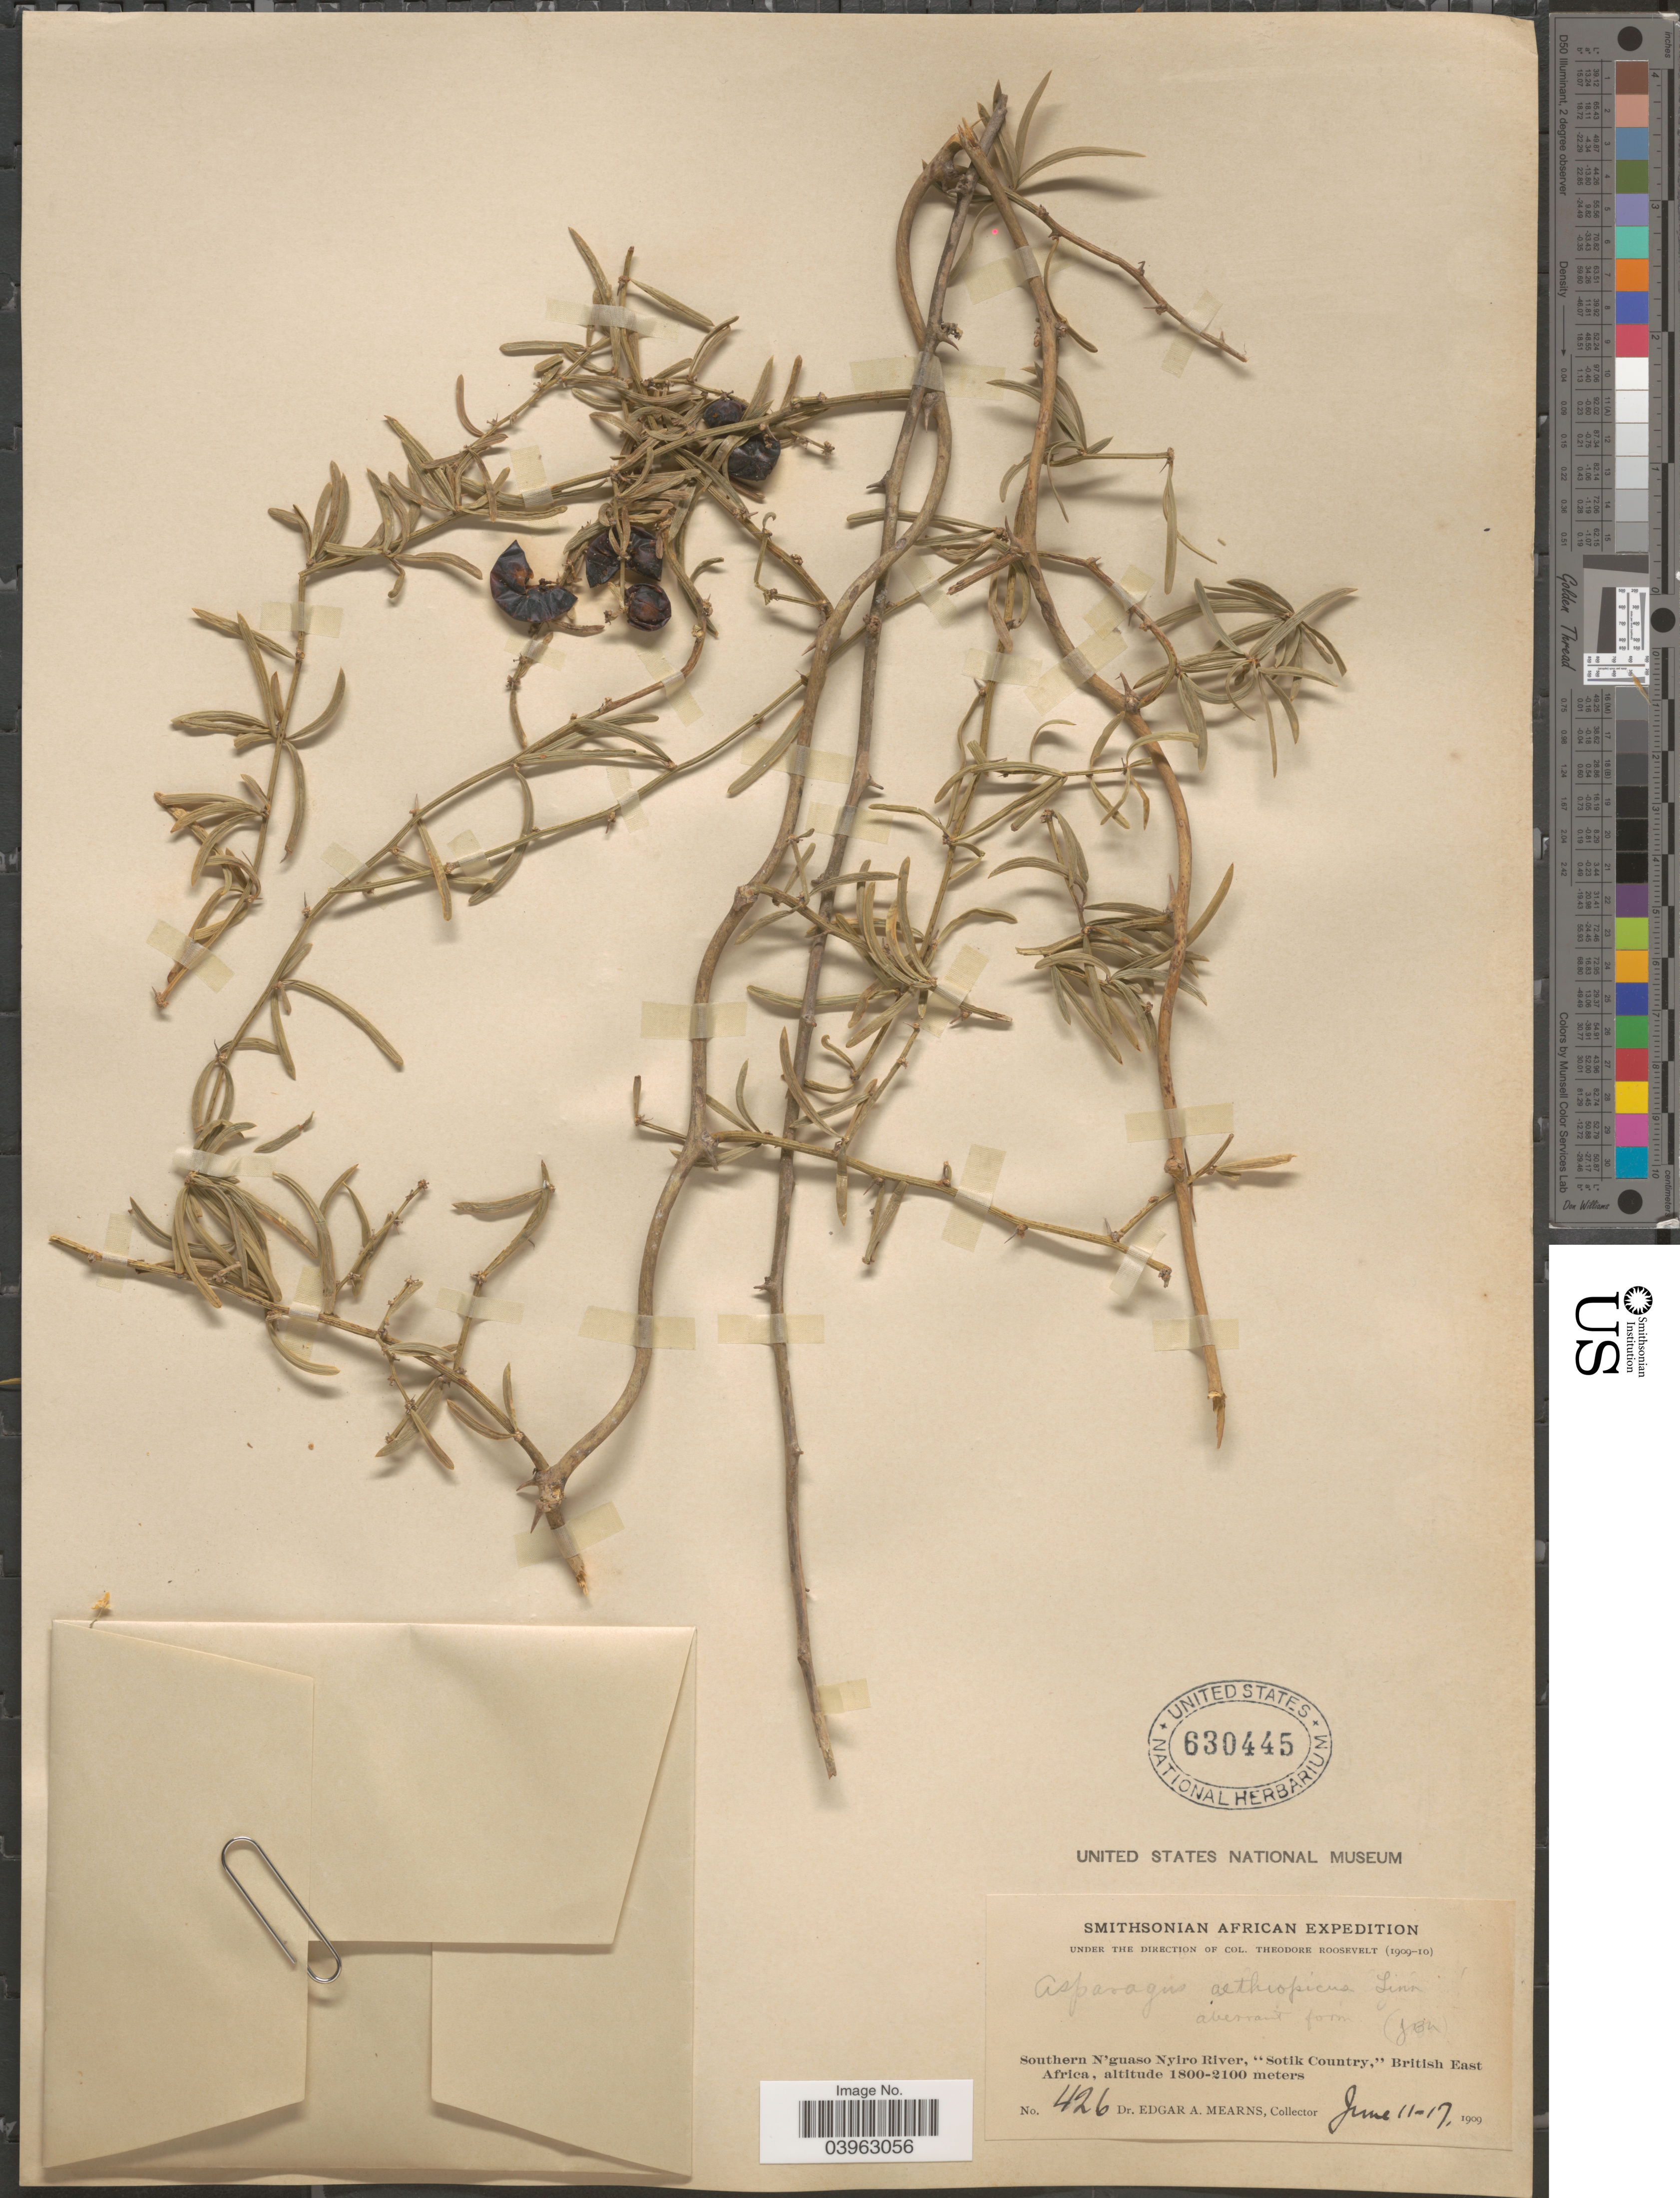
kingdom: Plantae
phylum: Tracheophyta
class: Liliopsida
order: Asparagales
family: Asparagaceae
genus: Asparagus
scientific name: Asparagus aethiopicus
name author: L.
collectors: E. A. Mearns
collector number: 426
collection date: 1909-06-11/1909-06-17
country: Kenya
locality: Southern N'guaso Nyiro River, "Sotik Country," British East Africa.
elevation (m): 1800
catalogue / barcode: US 630445